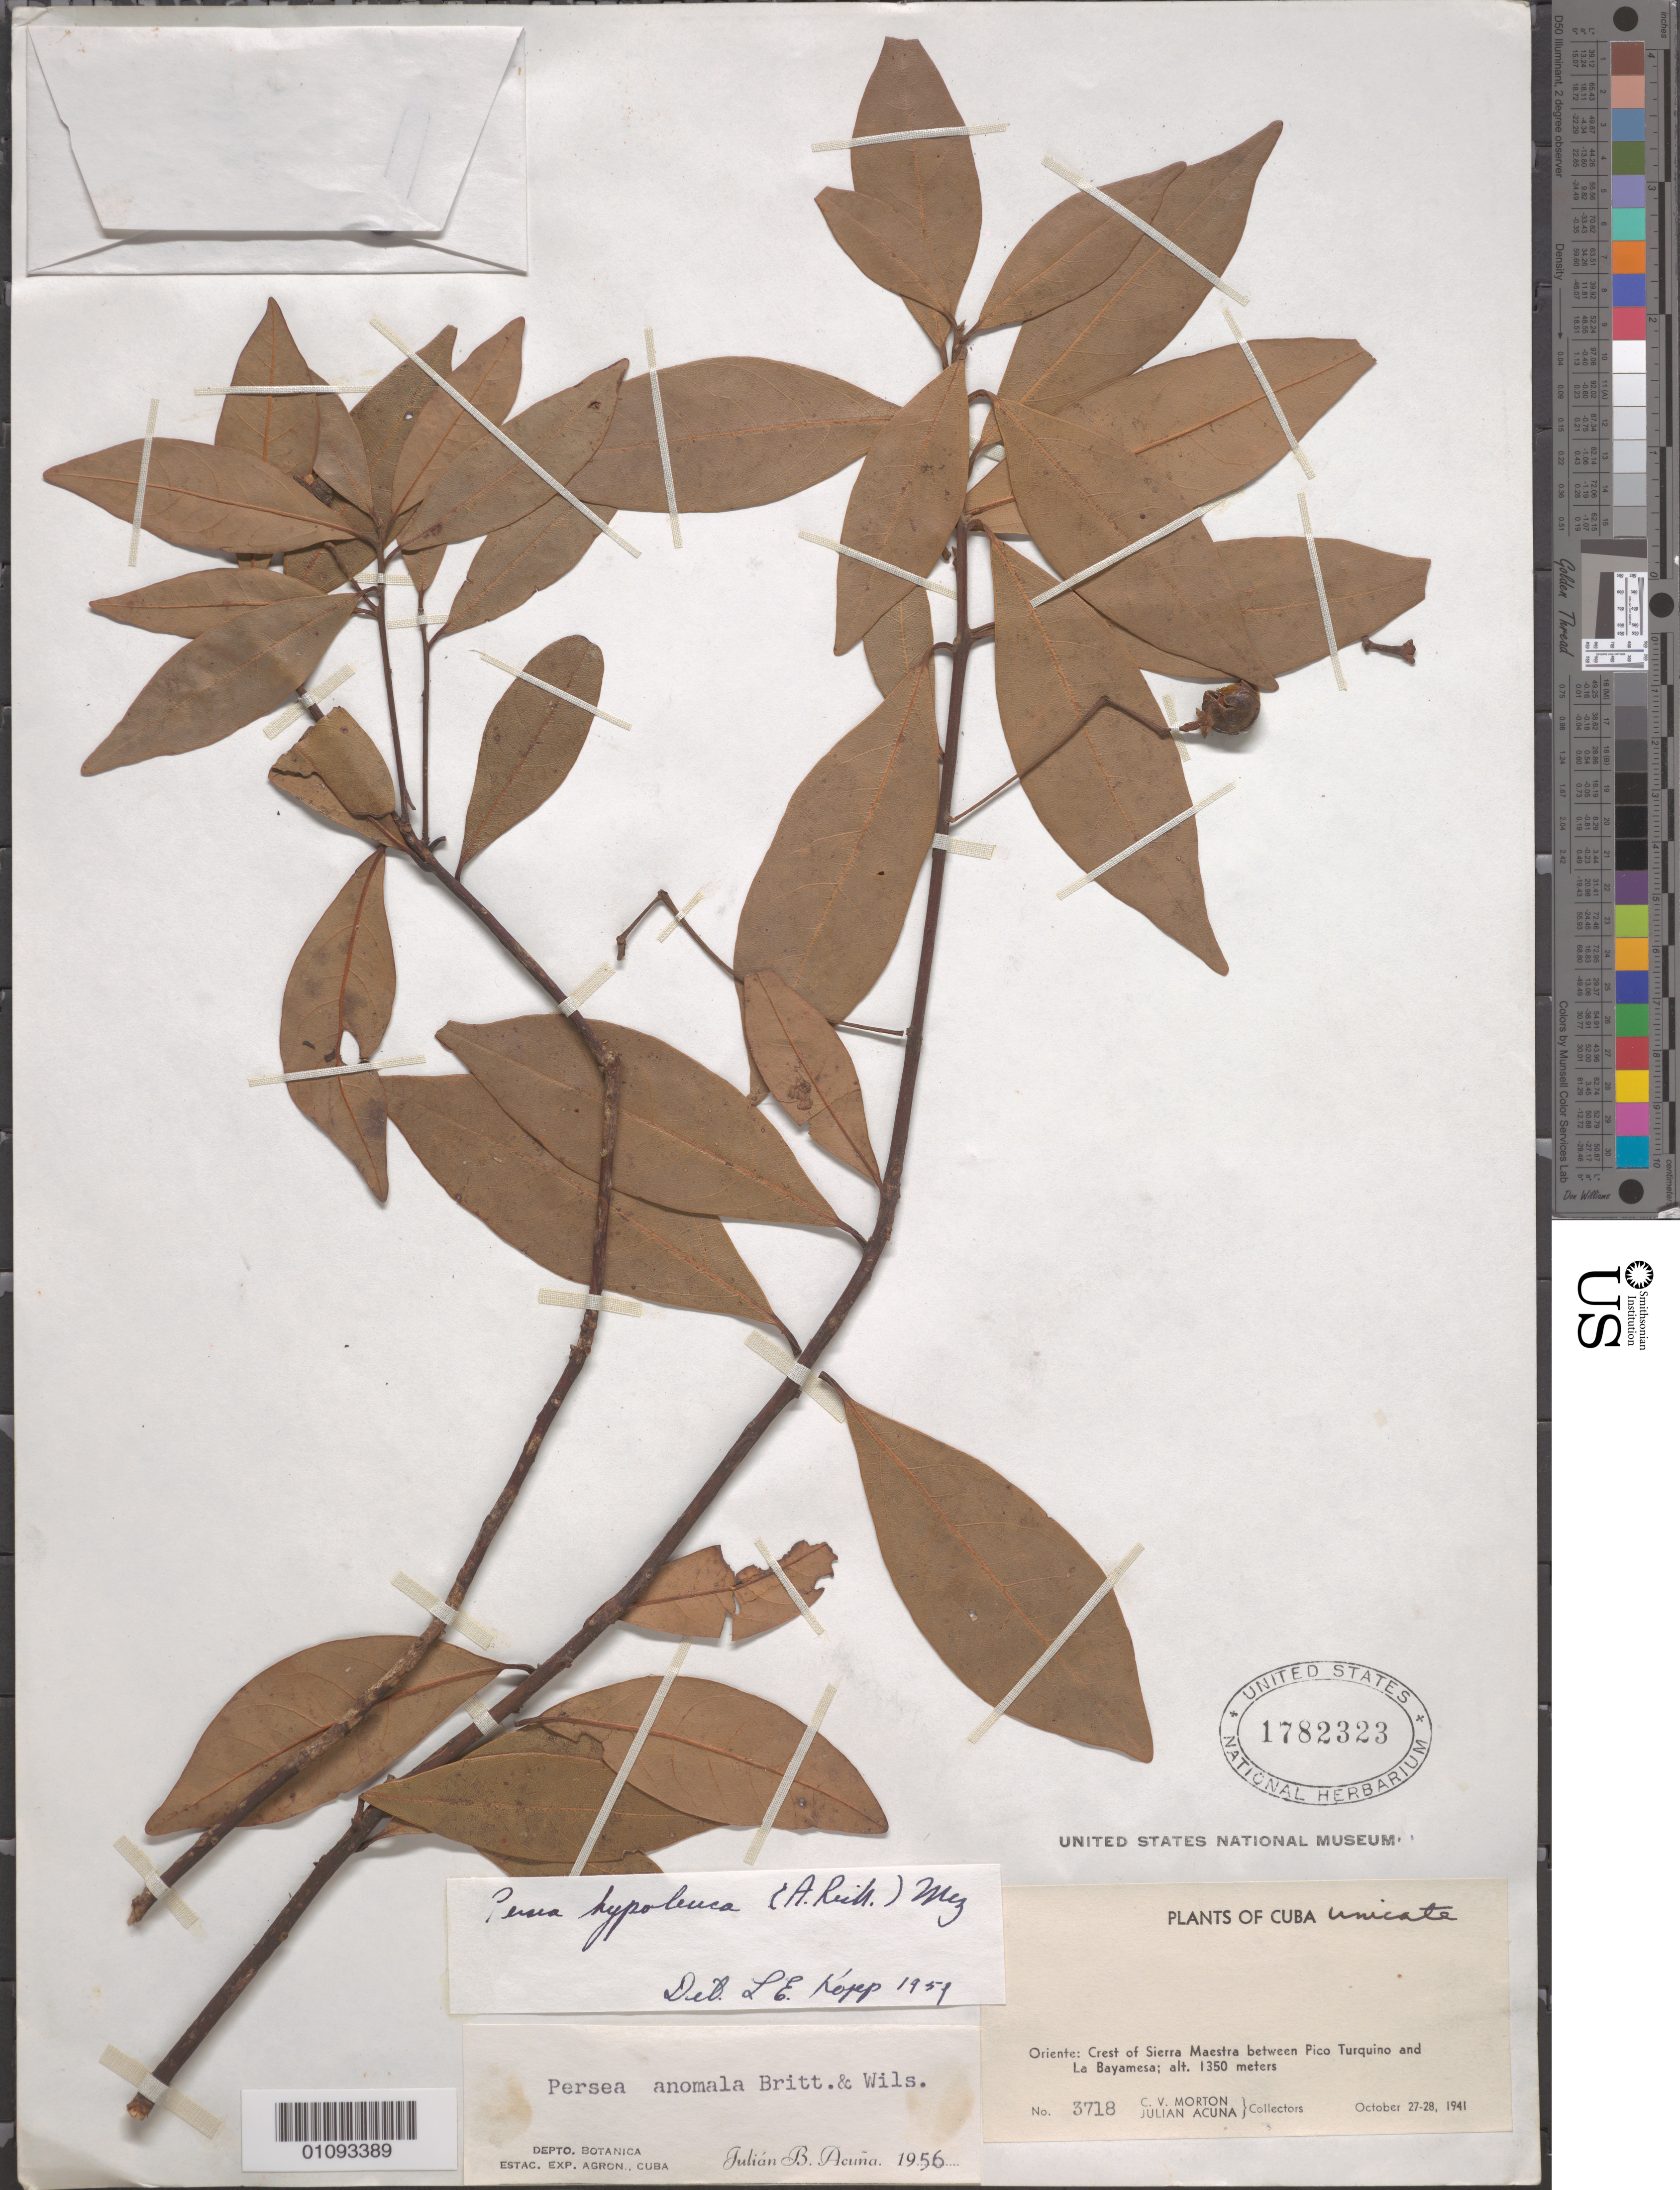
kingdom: Plantae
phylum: Tracheophyta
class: Magnoliopsida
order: Laurales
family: Lauraceae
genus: Persea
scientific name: Persea hypoleuca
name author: (A. Rich.) Mez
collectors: C. V. Morton & J. Acuña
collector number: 3718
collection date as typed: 27 Oct 1941 to 28 Oct 1941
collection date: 1941-10-27/1941-10-28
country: Cuba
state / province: Oriente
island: Cuba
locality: Sierra Maestra between Pico Turquino and La Bayamesa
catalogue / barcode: US 1782323